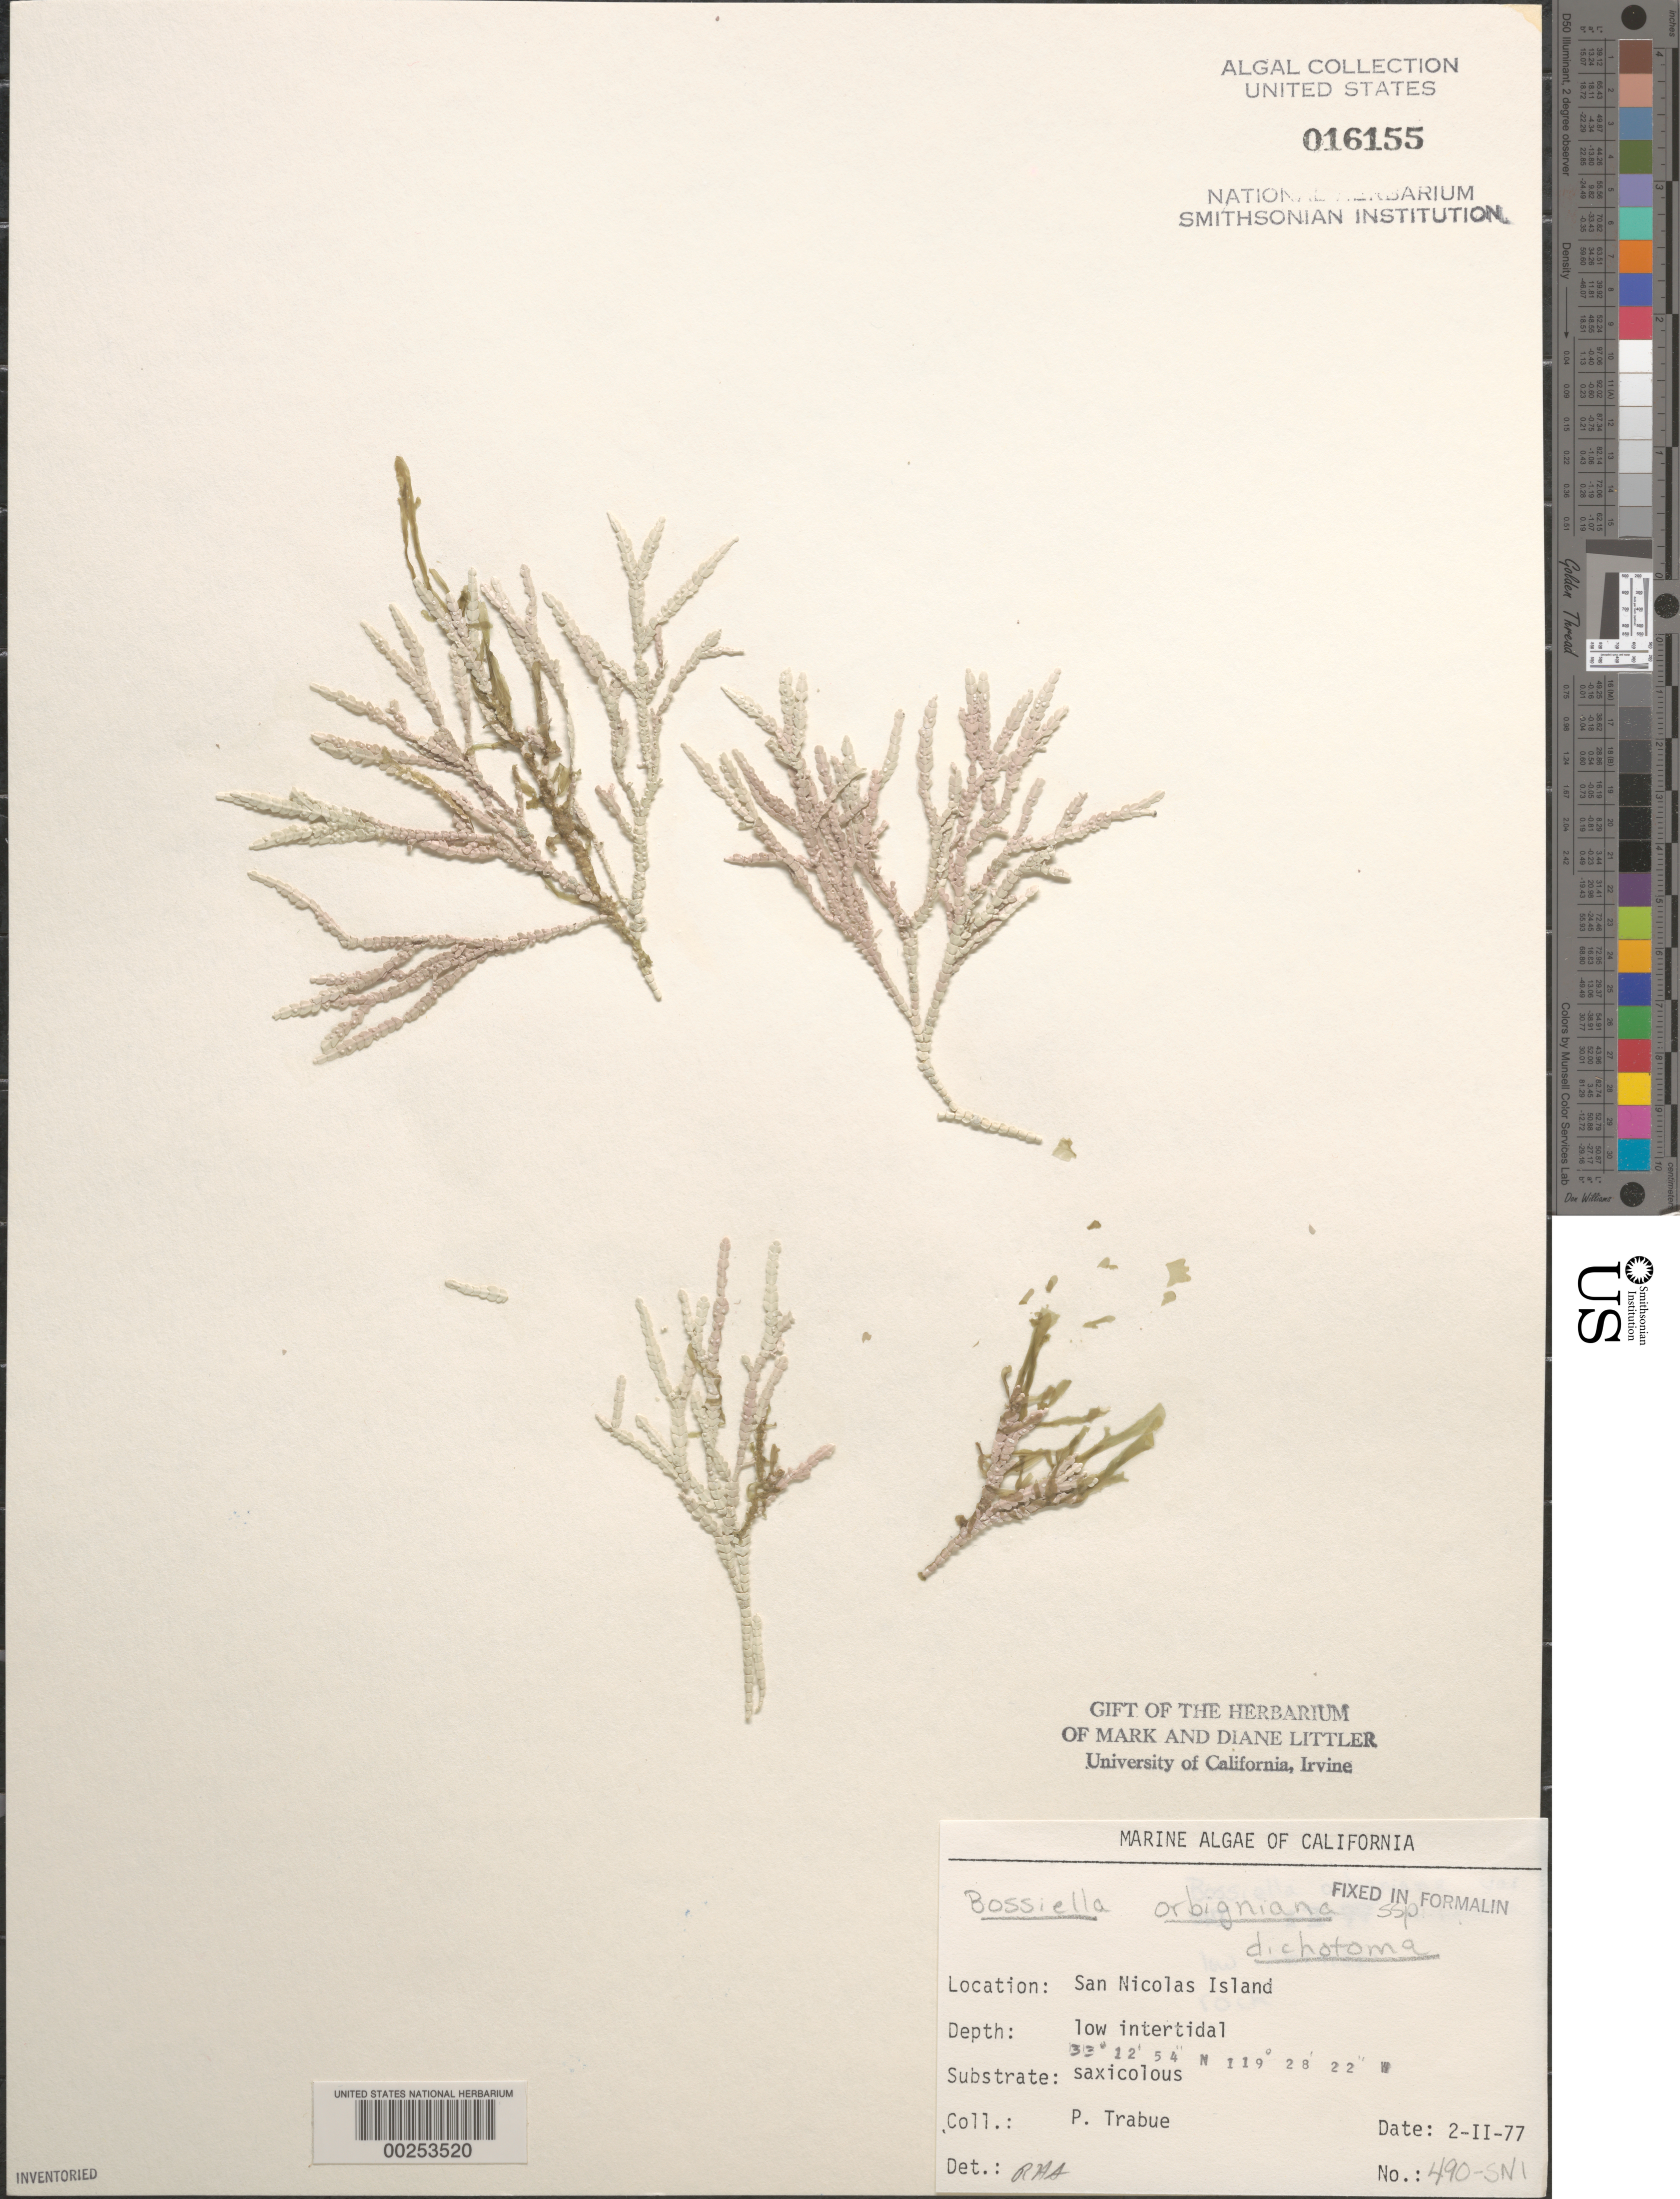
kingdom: Plantae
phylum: Rhodophyta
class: Florideophyceae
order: Corallinales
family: Corallinaceae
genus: Bossiella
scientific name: Bossiella orbigniana subsp. dichotoma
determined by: Sims, Robert H.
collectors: P. J. Trabue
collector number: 490-sni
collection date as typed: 02 Feb 1977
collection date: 1977-02-02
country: United States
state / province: California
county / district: Ventura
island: San Nicolas Island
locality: Dutch Harbor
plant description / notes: BLM-SOCALBIGHT Rocky Intertidal Survey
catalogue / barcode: US 16155